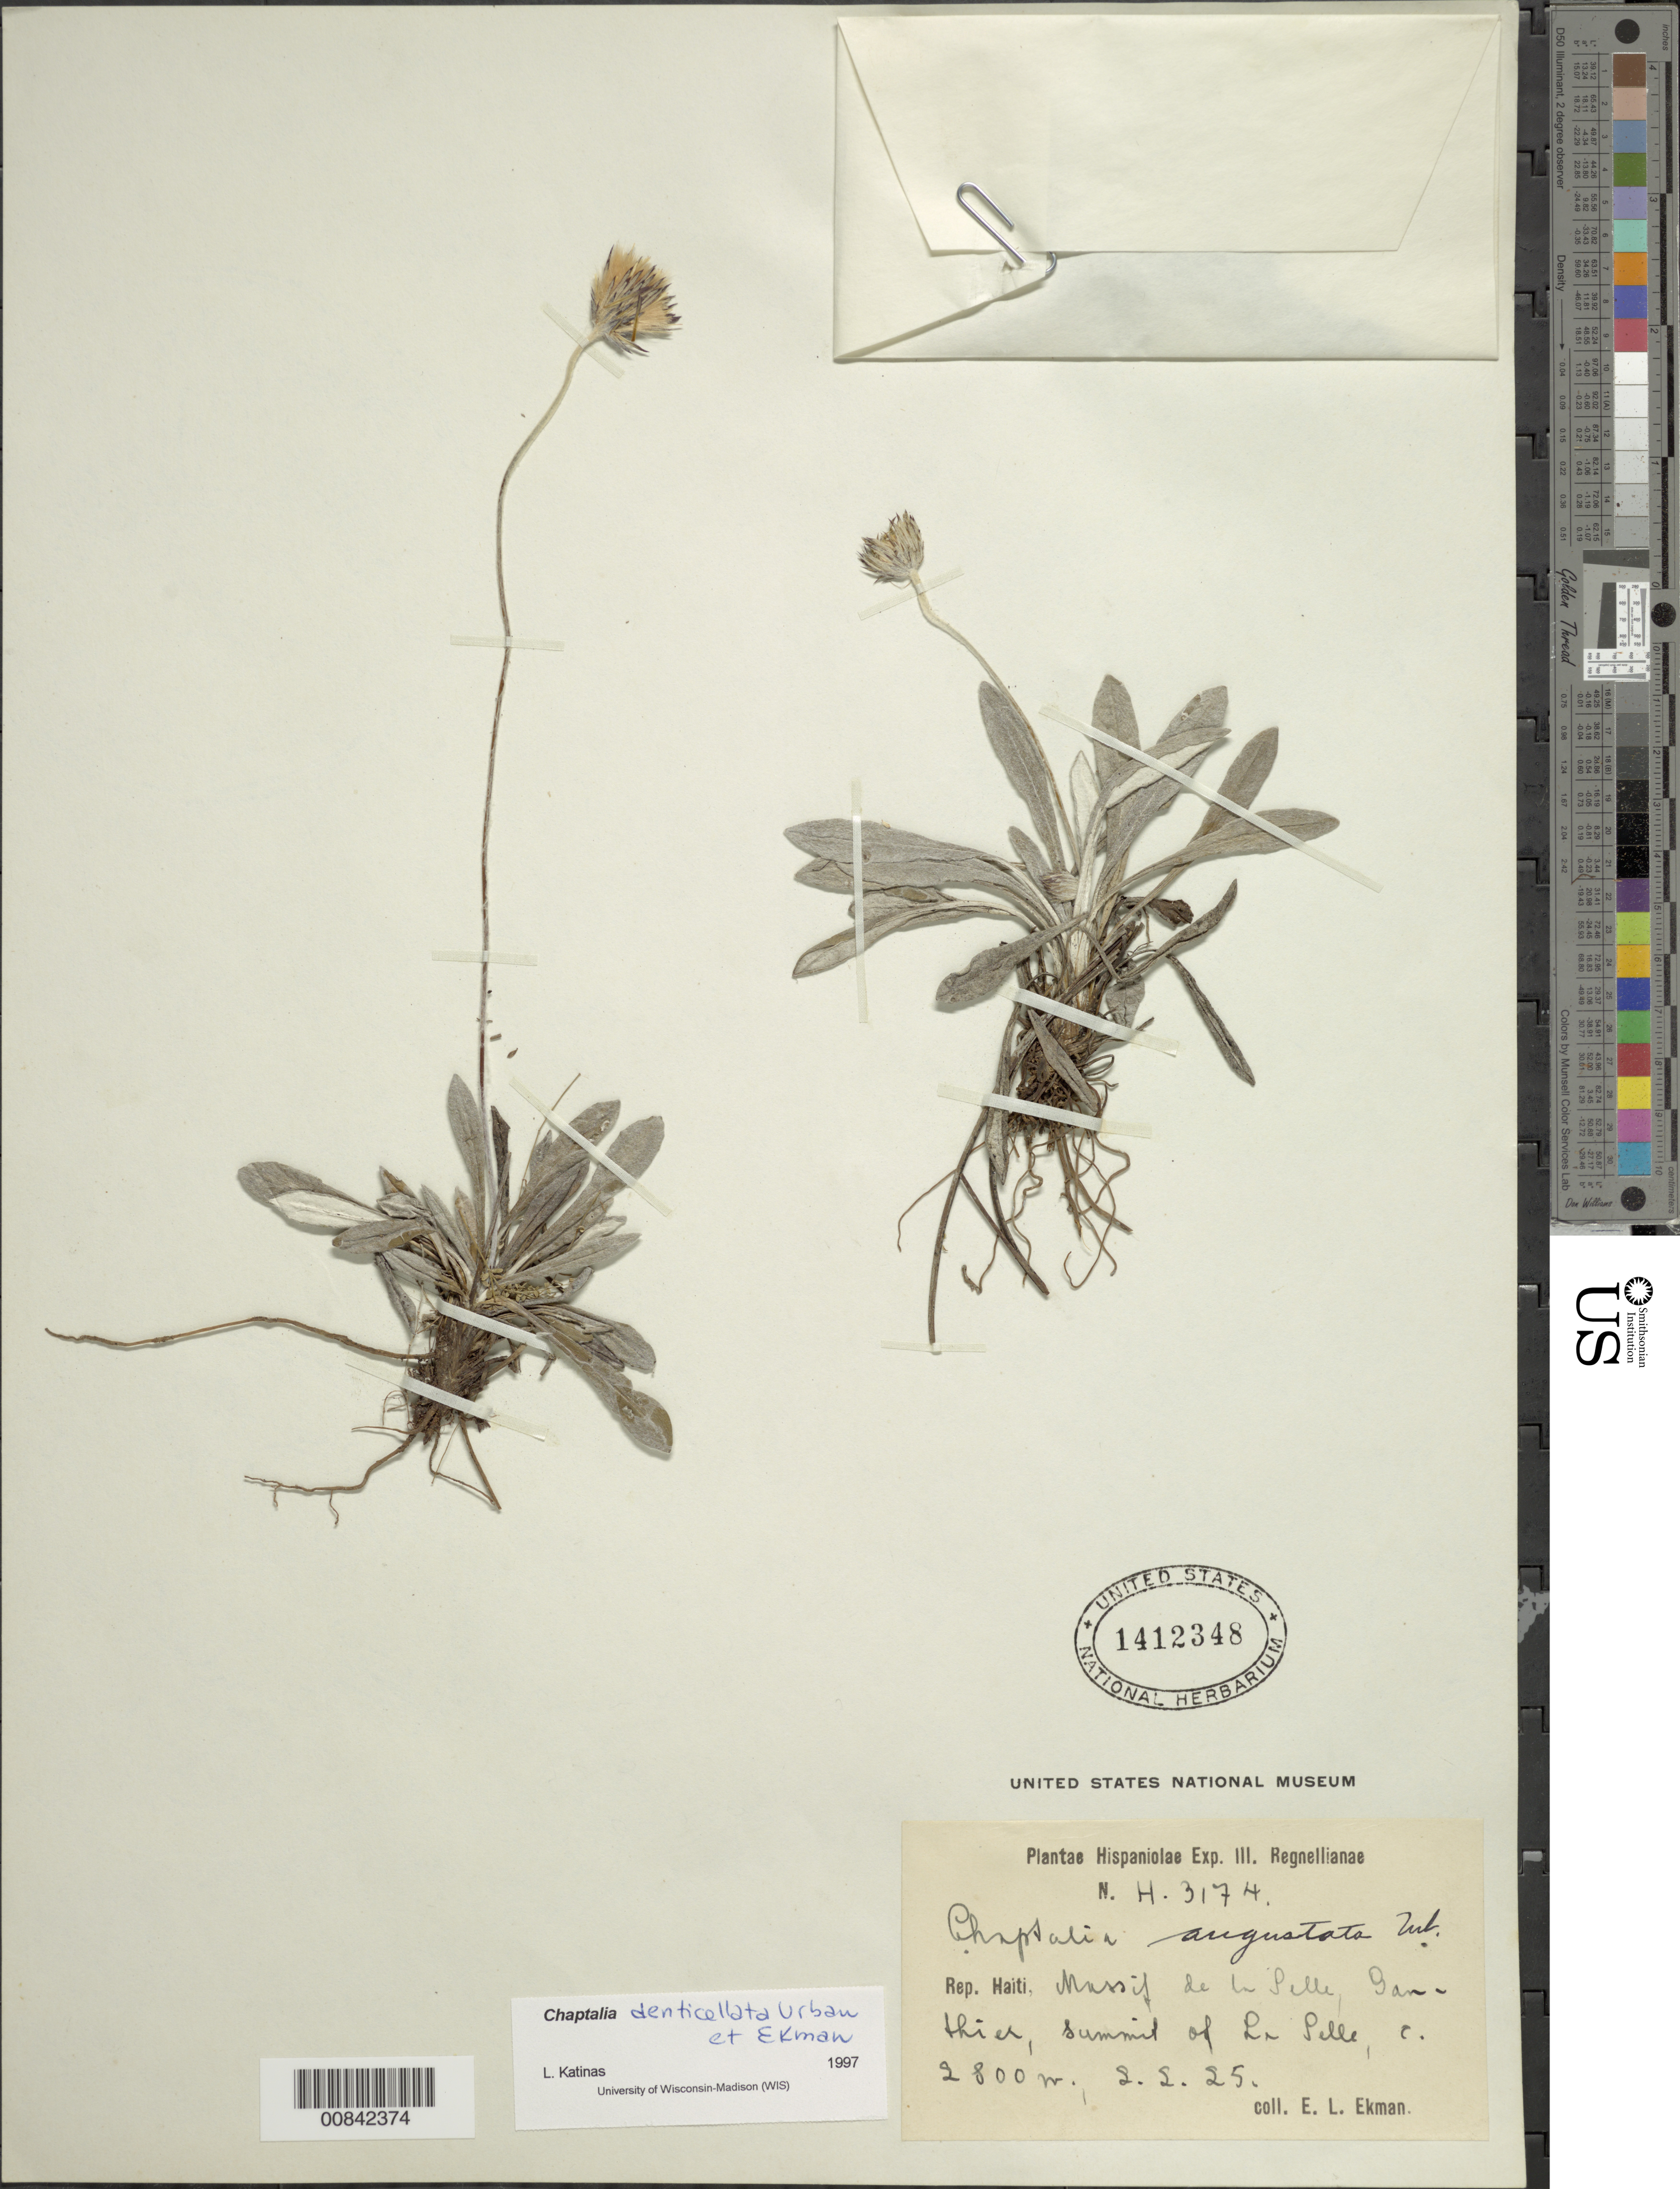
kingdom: Plantae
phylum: Tracheophyta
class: Magnoliopsida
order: Asterales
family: Asteraceae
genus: Chaptalia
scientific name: Chaptalia denticellata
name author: Urb. & Ekman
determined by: Katinas, L.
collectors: E. L. Ekman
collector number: H 3174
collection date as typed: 02 Feb 1925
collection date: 1925-02-02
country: Haiti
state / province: Ouest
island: Hispaniola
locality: Massif de la Selle, Ganthier, summit of La Selle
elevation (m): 2800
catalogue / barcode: US 1479594